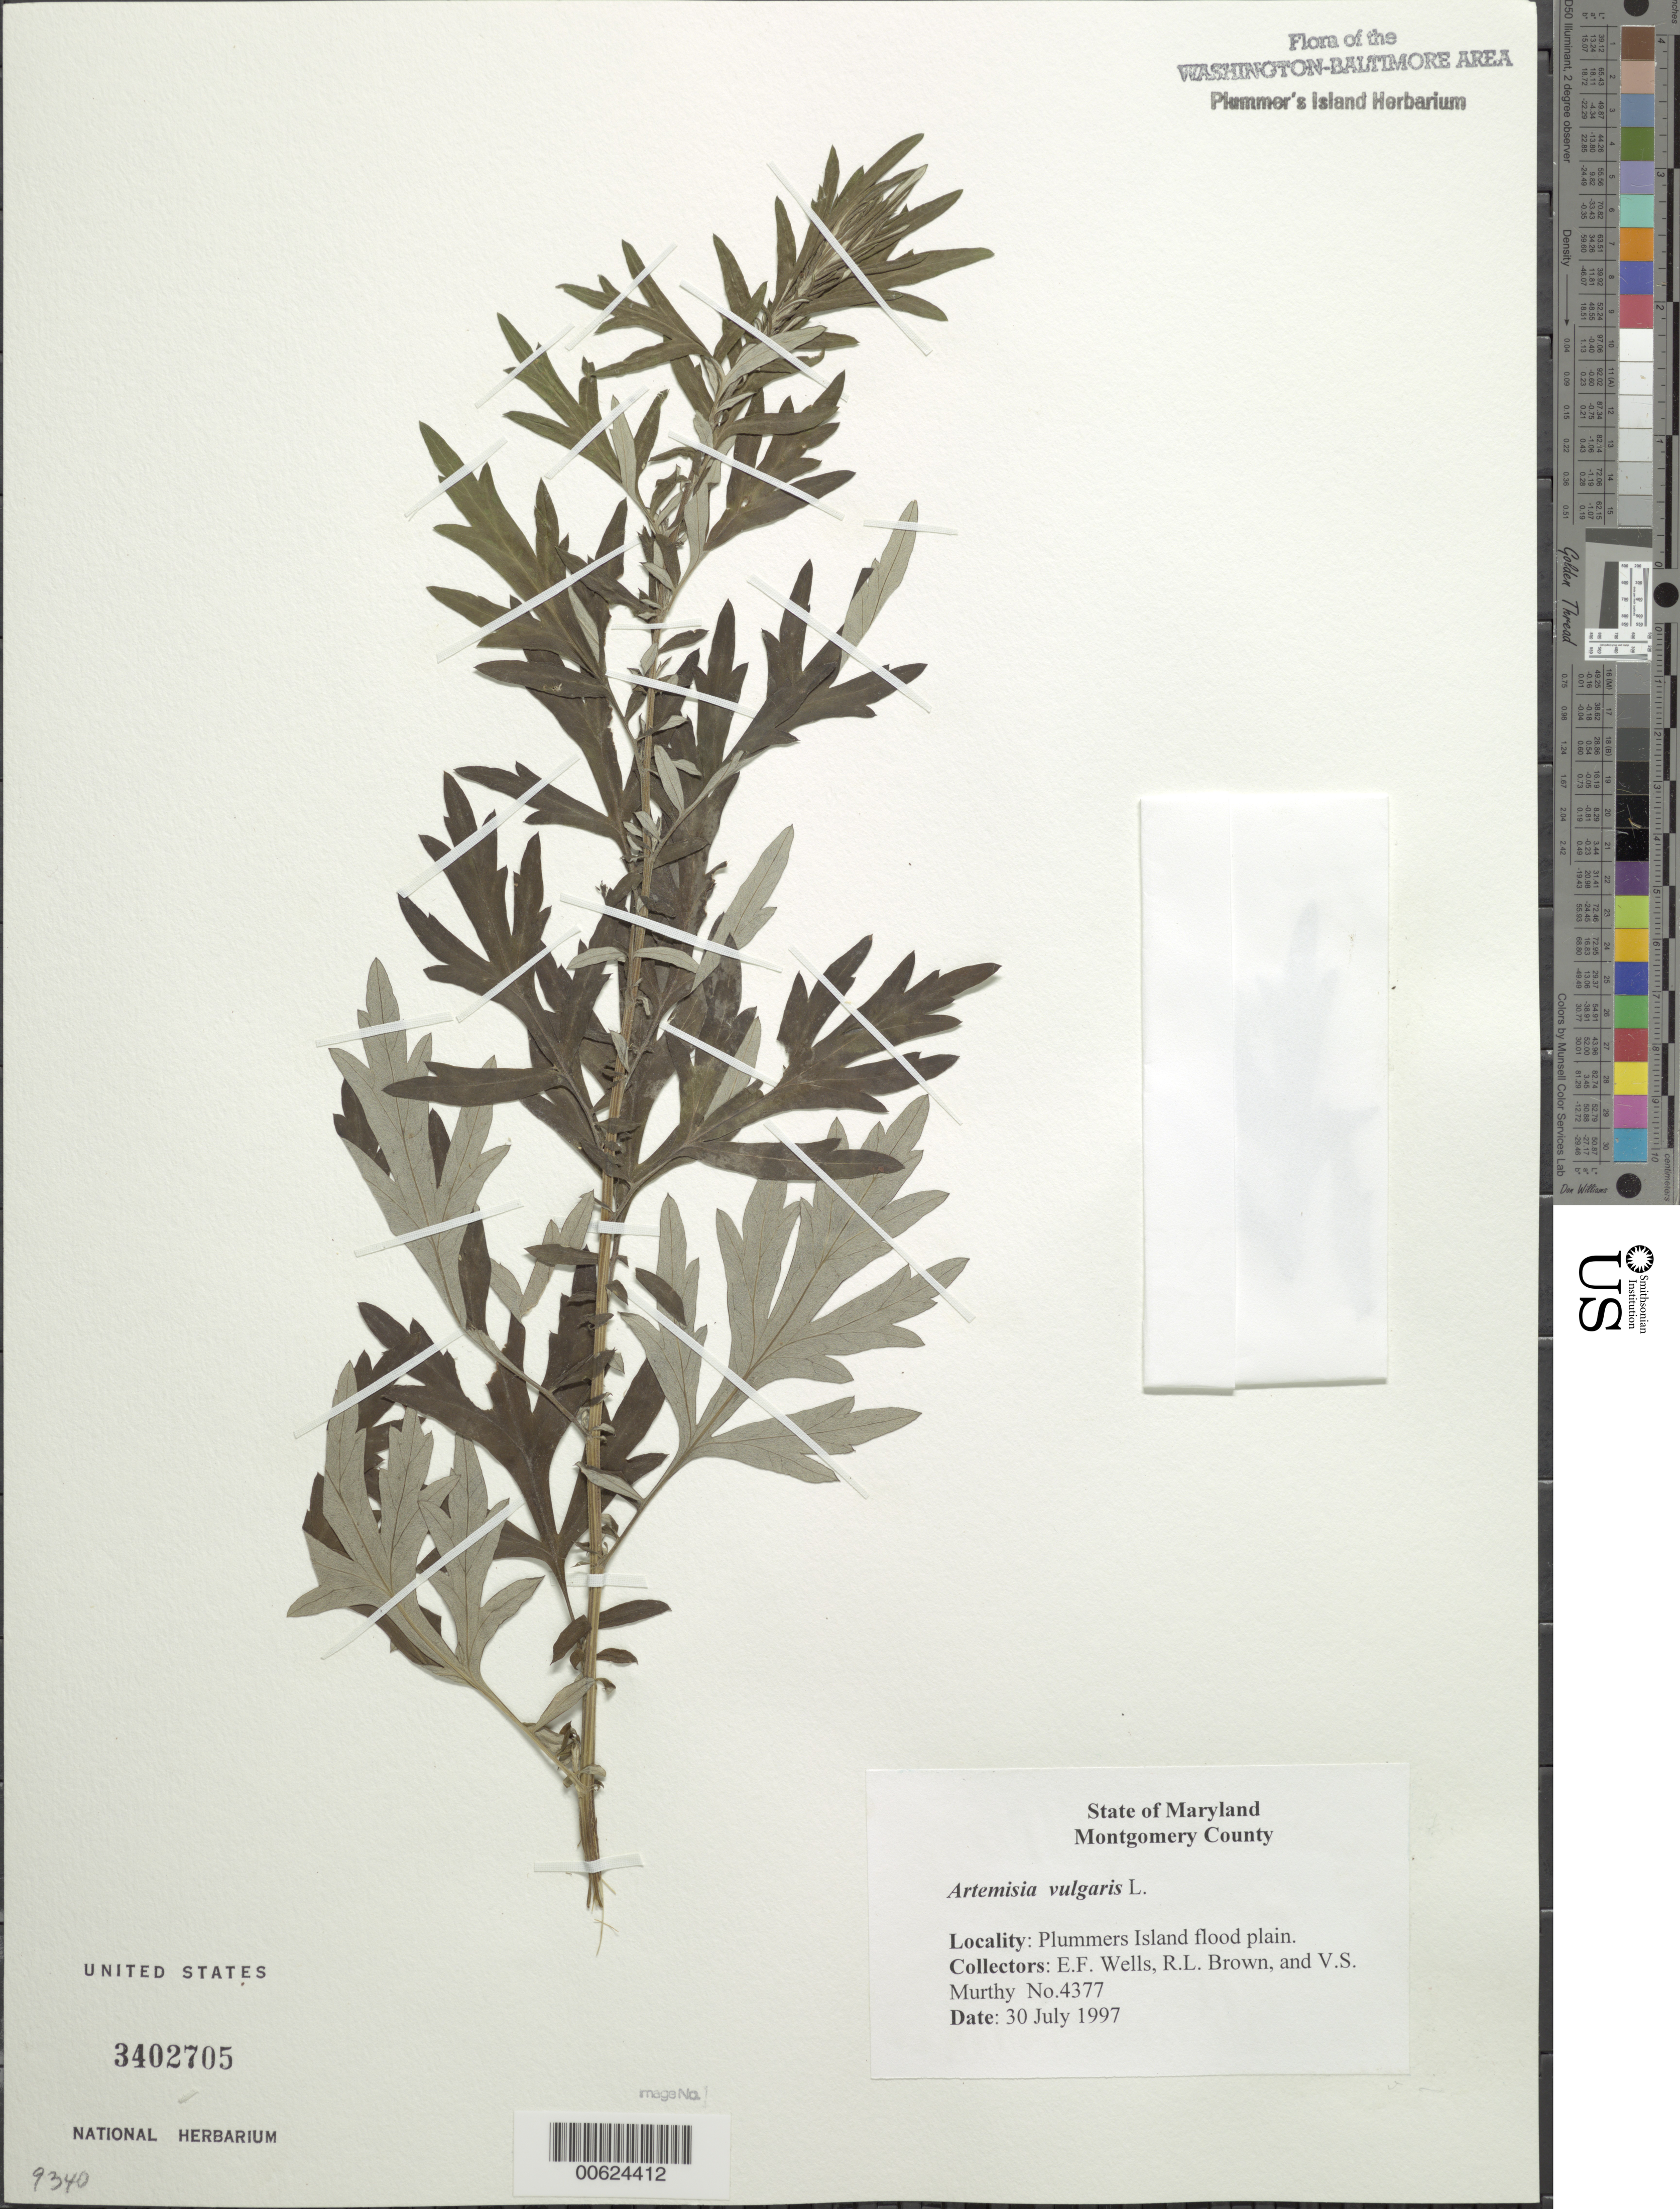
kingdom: Plantae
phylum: Tracheophyta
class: Magnoliopsida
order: Asterales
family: Asteraceae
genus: Artemisia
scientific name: Artemisia vulgaris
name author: L.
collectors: E. F. Wells, R. L. Brown & V. S. Murthy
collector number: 4377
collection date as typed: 30 Jul 1997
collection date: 1997-07-30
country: United States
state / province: Maryland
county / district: Montgomery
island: Plummers Island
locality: Flood plain of Plummers Island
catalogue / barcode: US 3402705